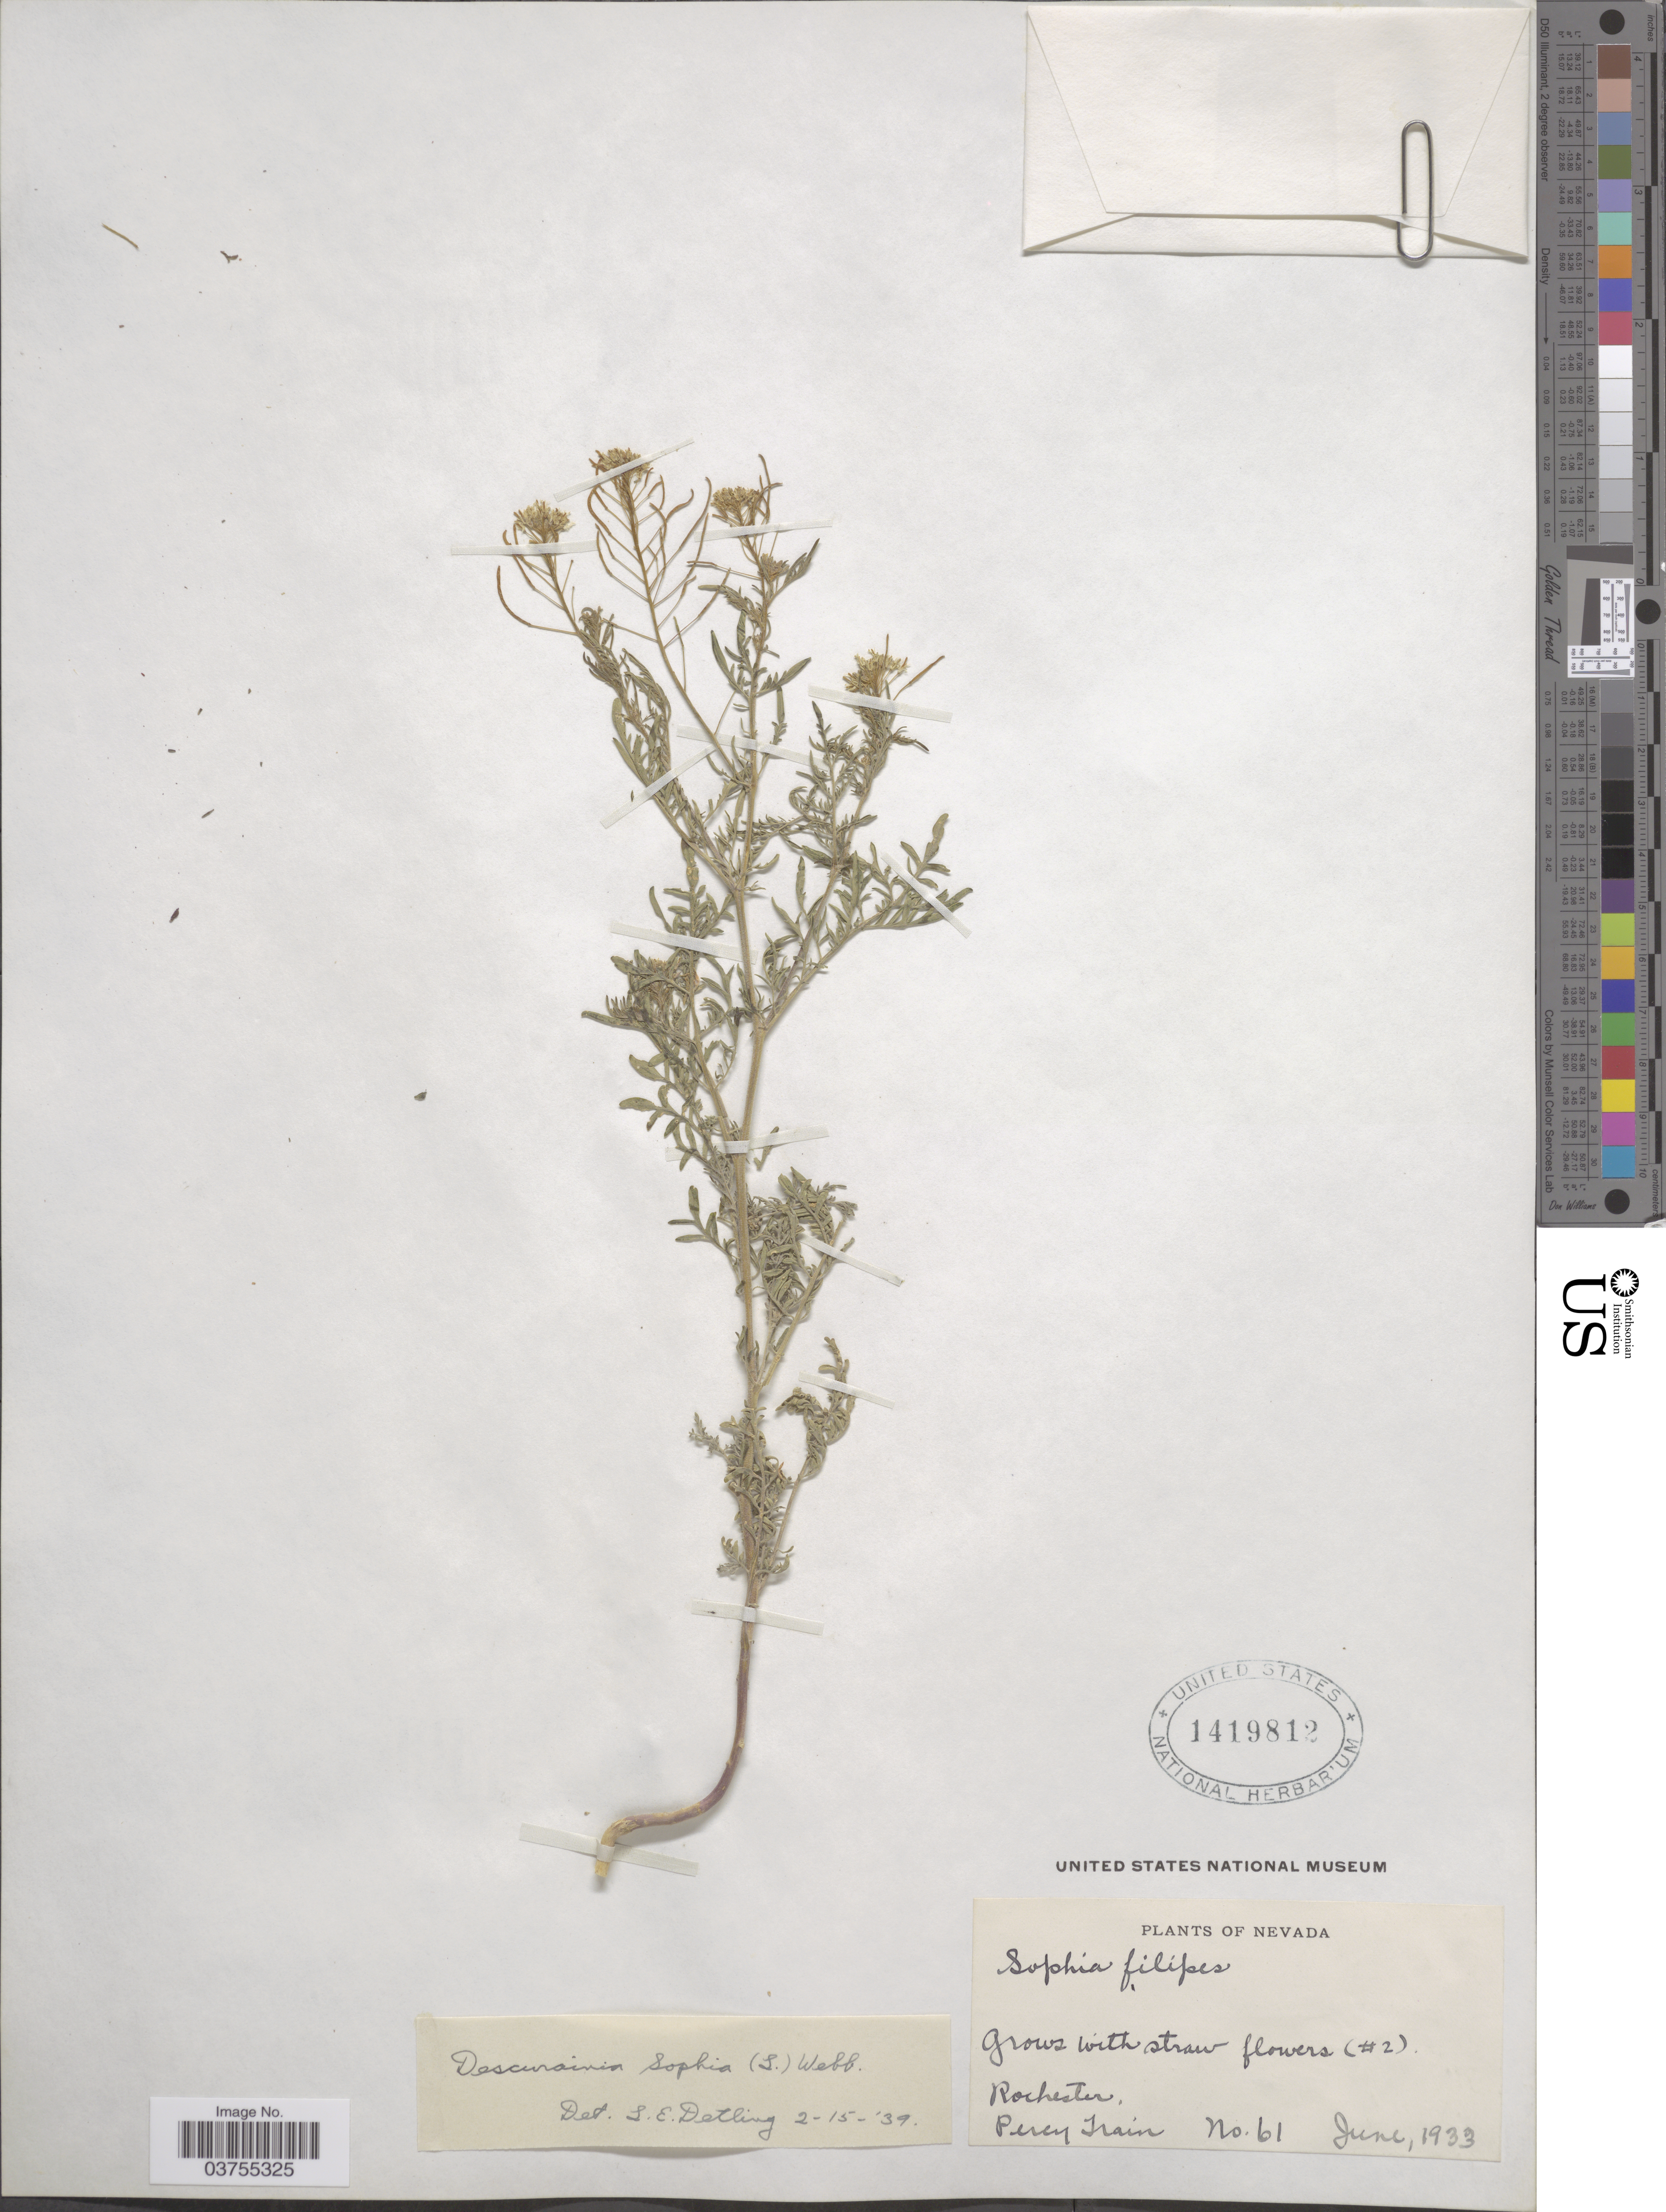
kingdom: Plantae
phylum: Tracheophyta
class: Magnoliopsida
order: Brassicales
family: Brassicaceae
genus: Descurainia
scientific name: Descurainia sophia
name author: (L.) Webb ex Prantl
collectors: P. Irain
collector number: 61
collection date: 1933-06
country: United States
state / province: Nevada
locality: Rochester.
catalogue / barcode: US 1419812